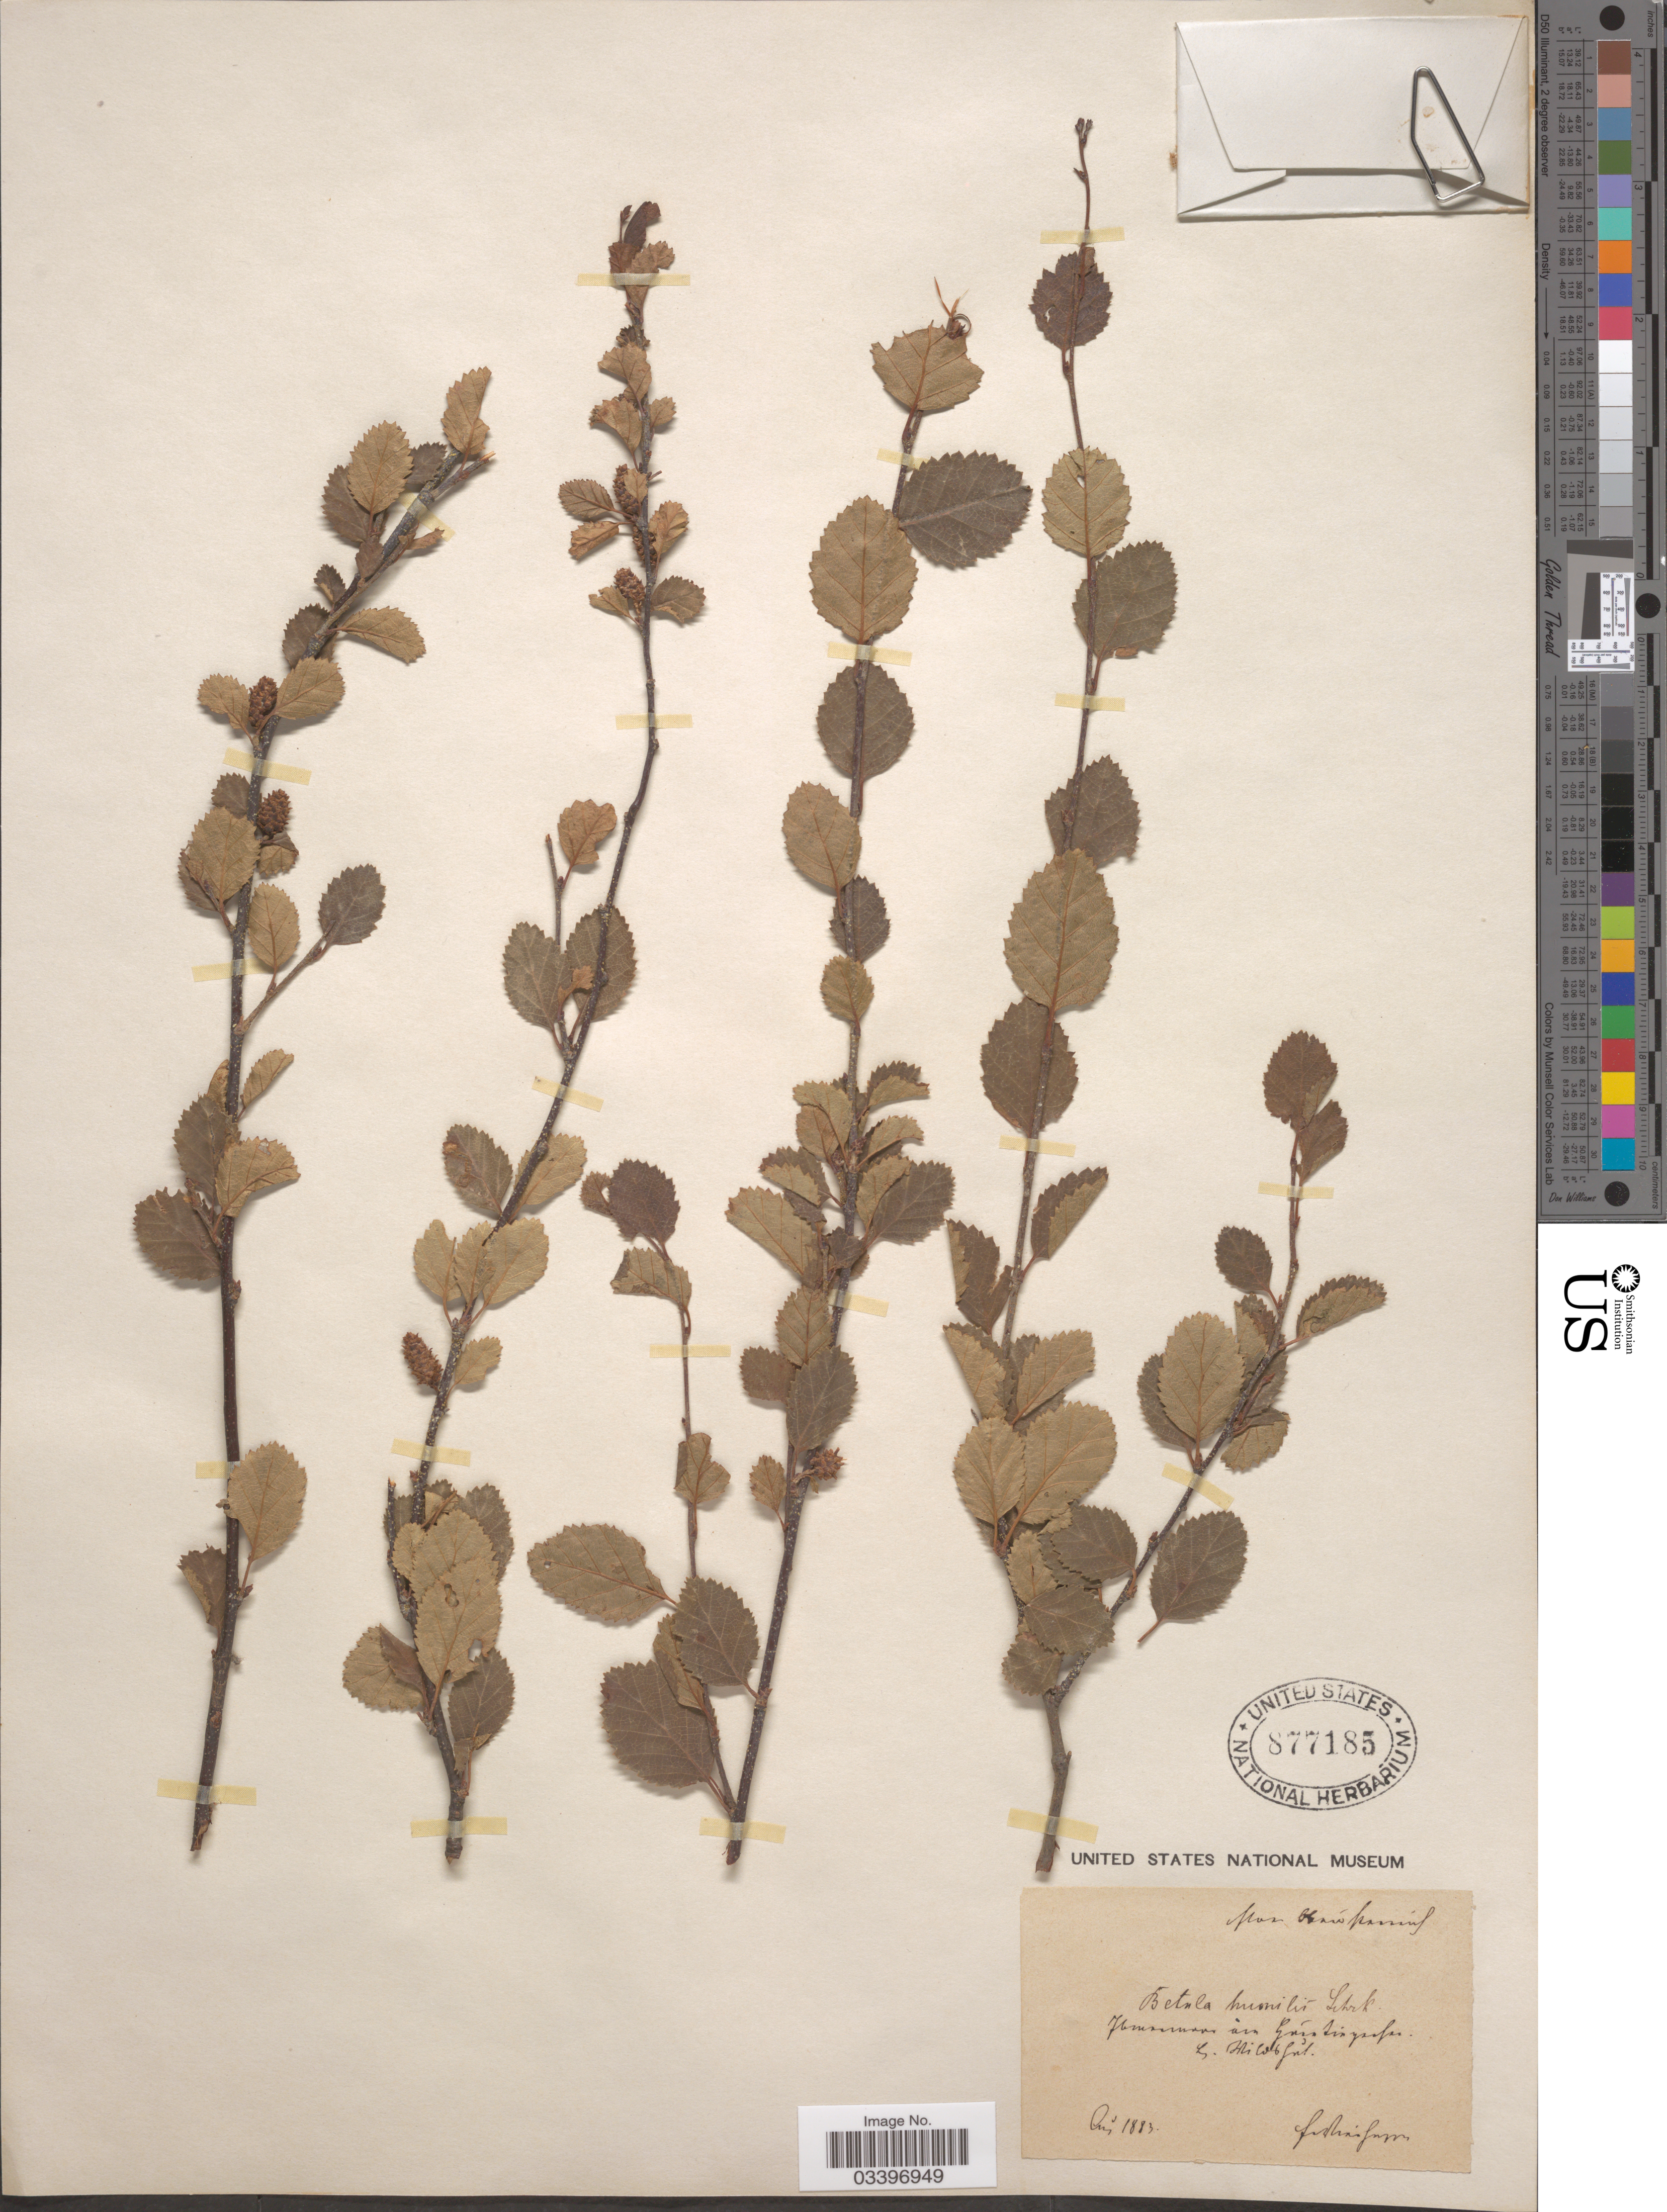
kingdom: Plantae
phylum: Tracheophyta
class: Magnoliopsida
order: Fagales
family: Betulaceae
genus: Betula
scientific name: Betula humilis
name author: Schrank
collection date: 1883-08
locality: Harákassiuf. [illegible text] ain [illegible text].[interpreted]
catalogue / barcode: US 877185